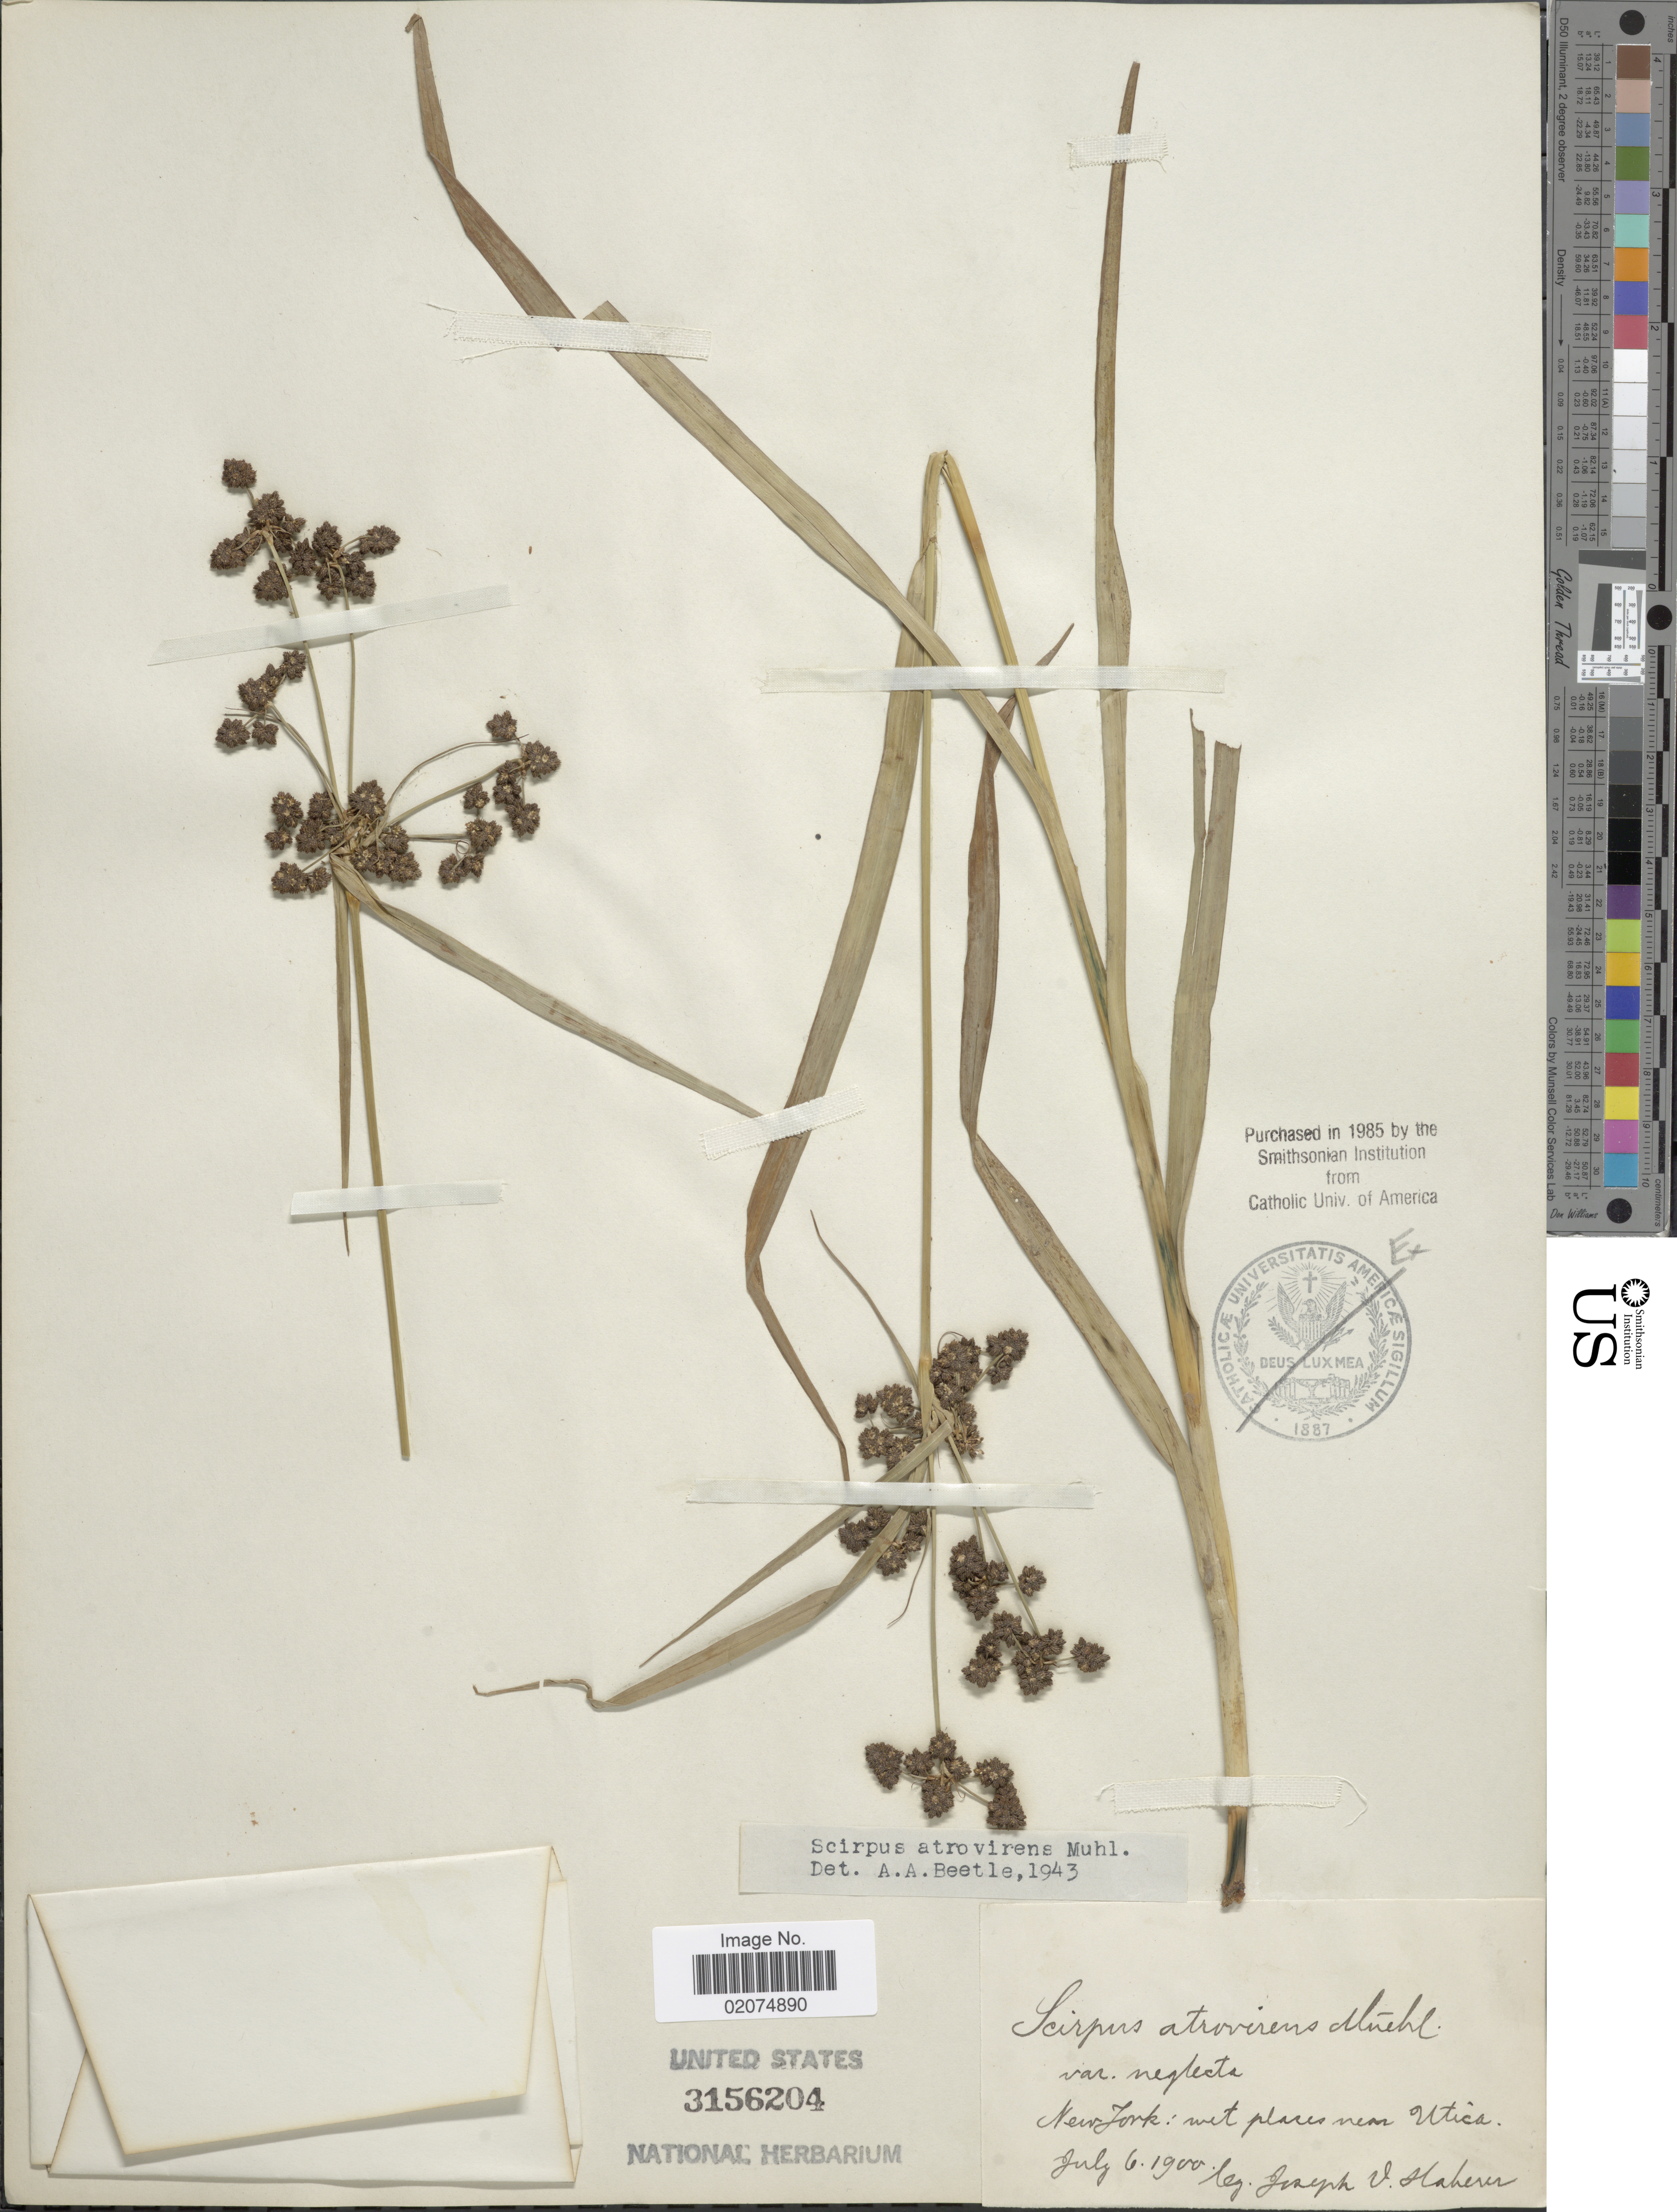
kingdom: Plantae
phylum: Tracheophyta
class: Liliopsida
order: Poales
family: Cyperaceae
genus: Scirpus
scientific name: Scirpus atrovirens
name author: Willd.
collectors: J. V. Haberer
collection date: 1900-07-06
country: United States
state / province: New York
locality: Near Utica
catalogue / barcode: US 3156204